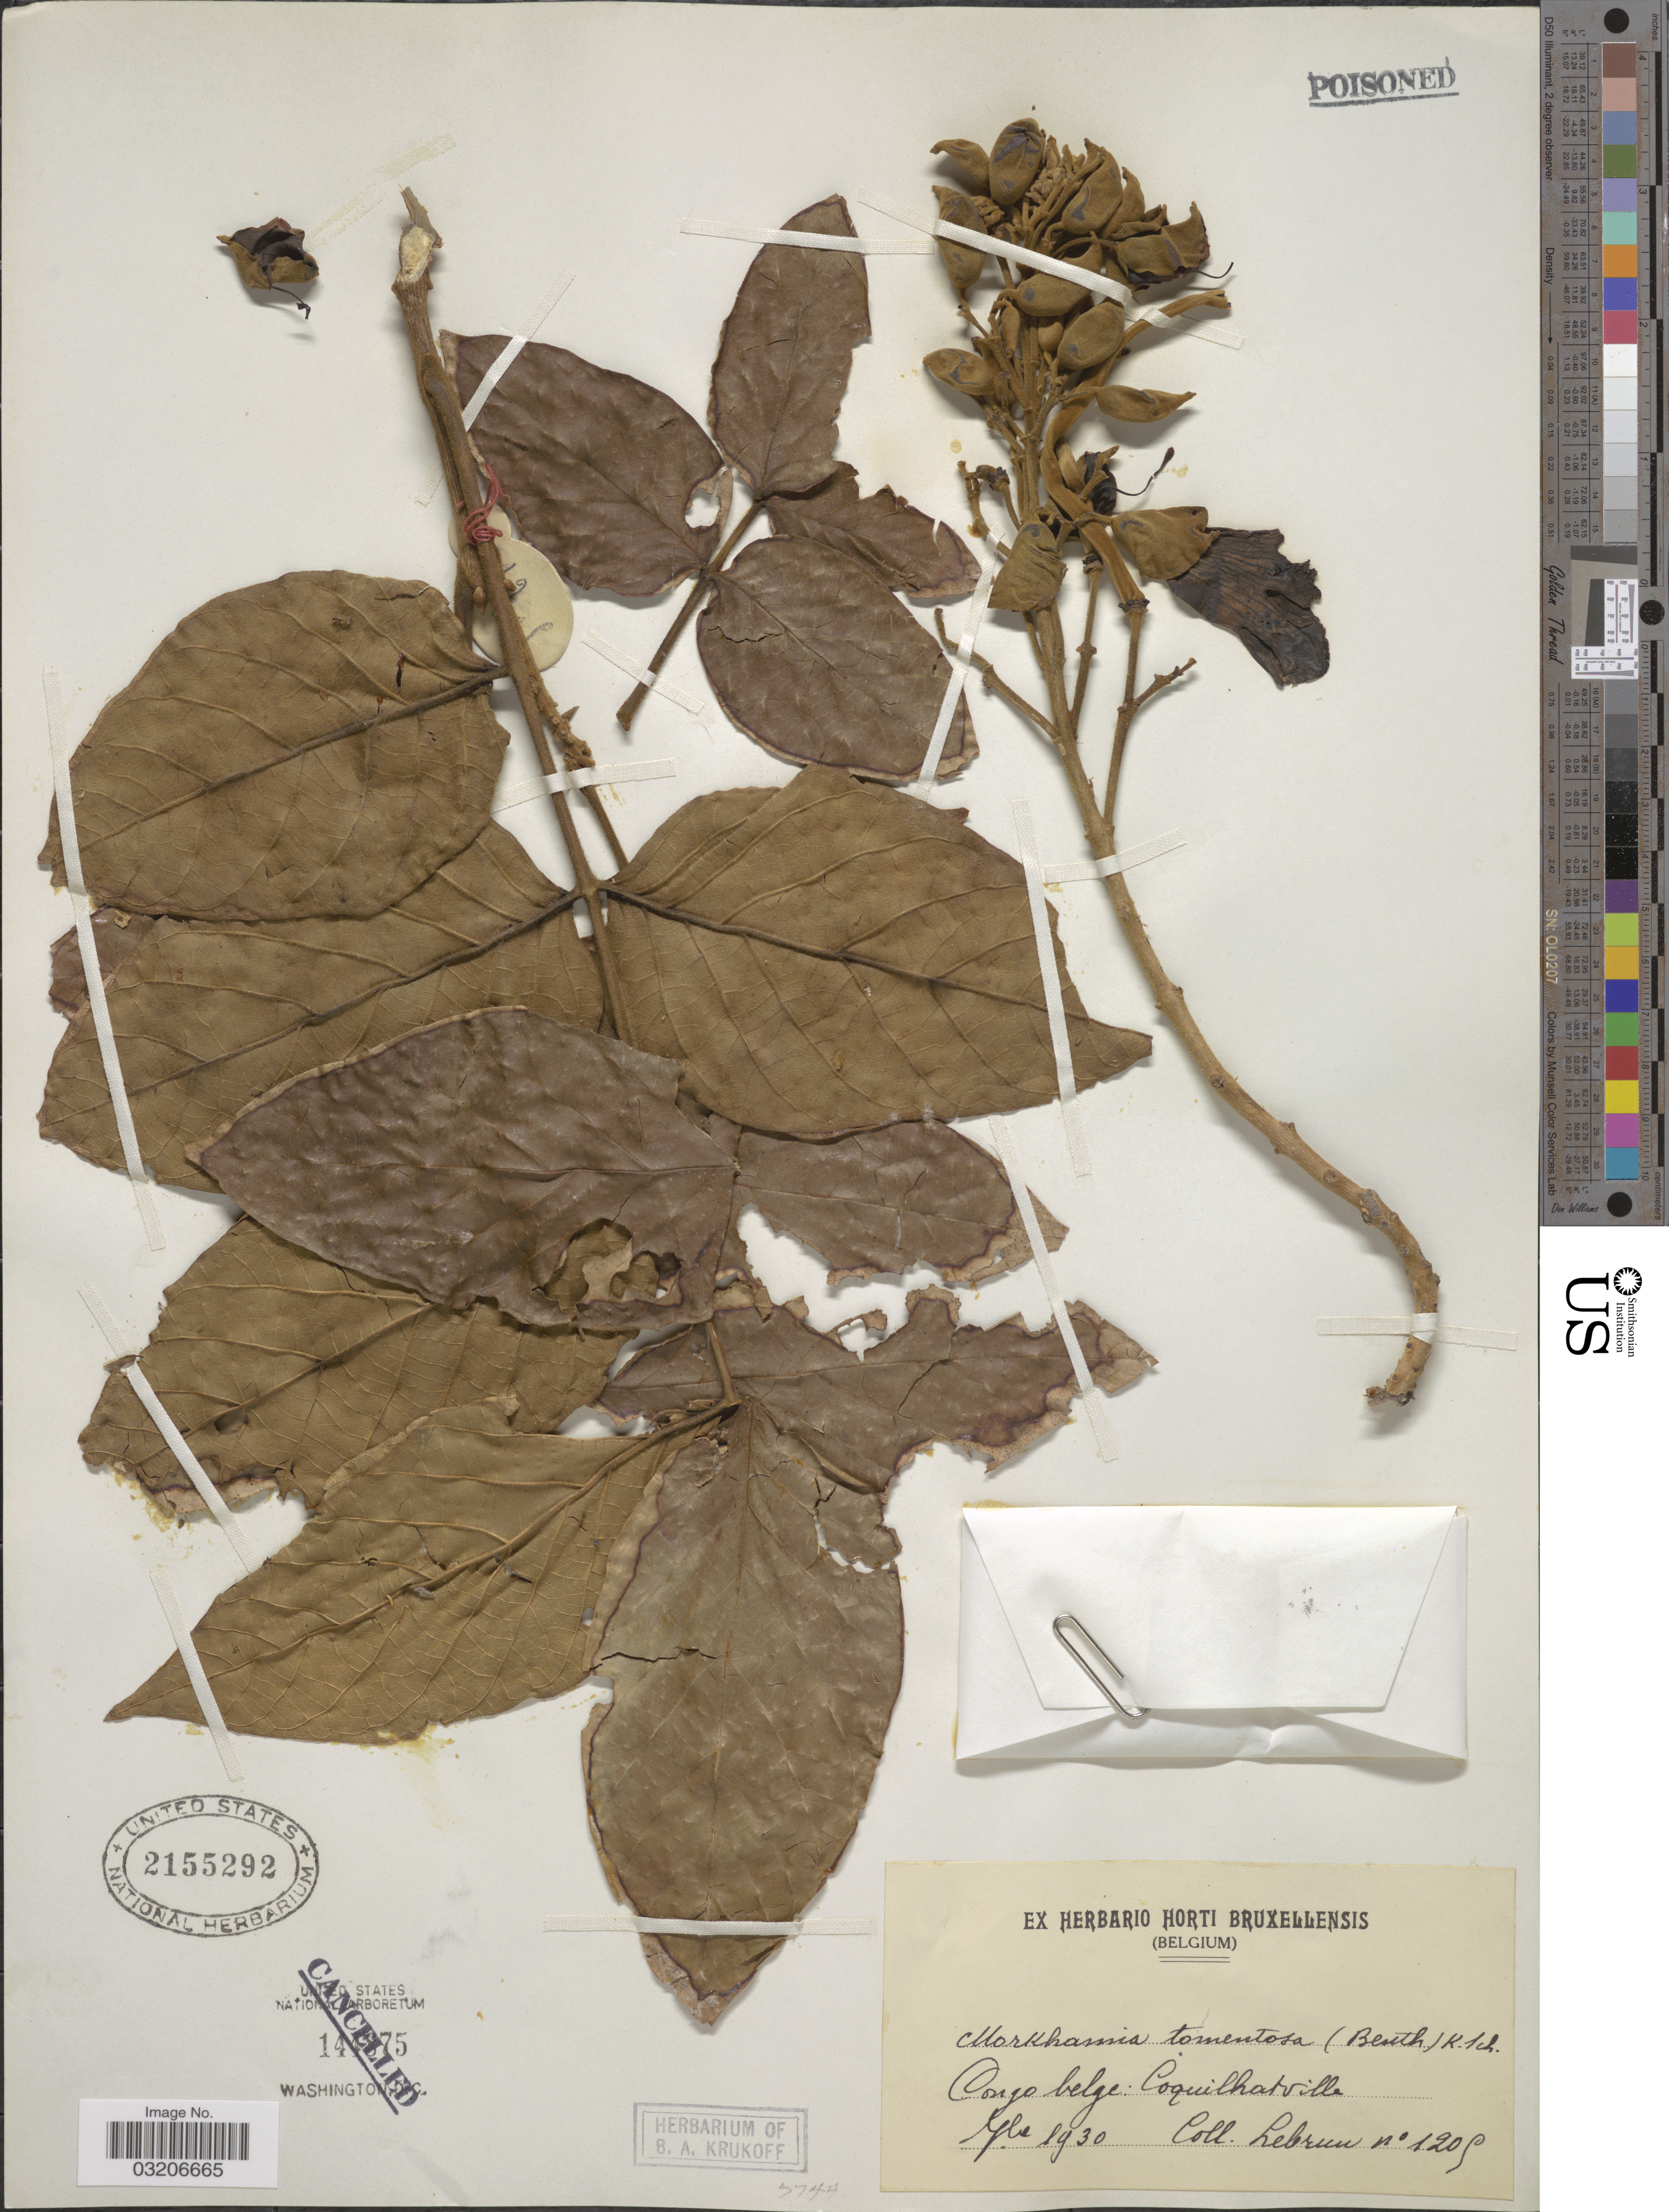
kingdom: Plantae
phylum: Tracheophyta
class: Magnoliopsida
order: Lamiales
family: Bignoniaceae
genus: Markhamia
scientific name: Markhamia tomentosa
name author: (Benth.) K. Schum. ex Engl.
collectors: J.A. Lebrun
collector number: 1205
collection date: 1930-09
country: Congo, Democratic Republic of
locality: Congo Belge: Coquilhatville.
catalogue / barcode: US 2155292